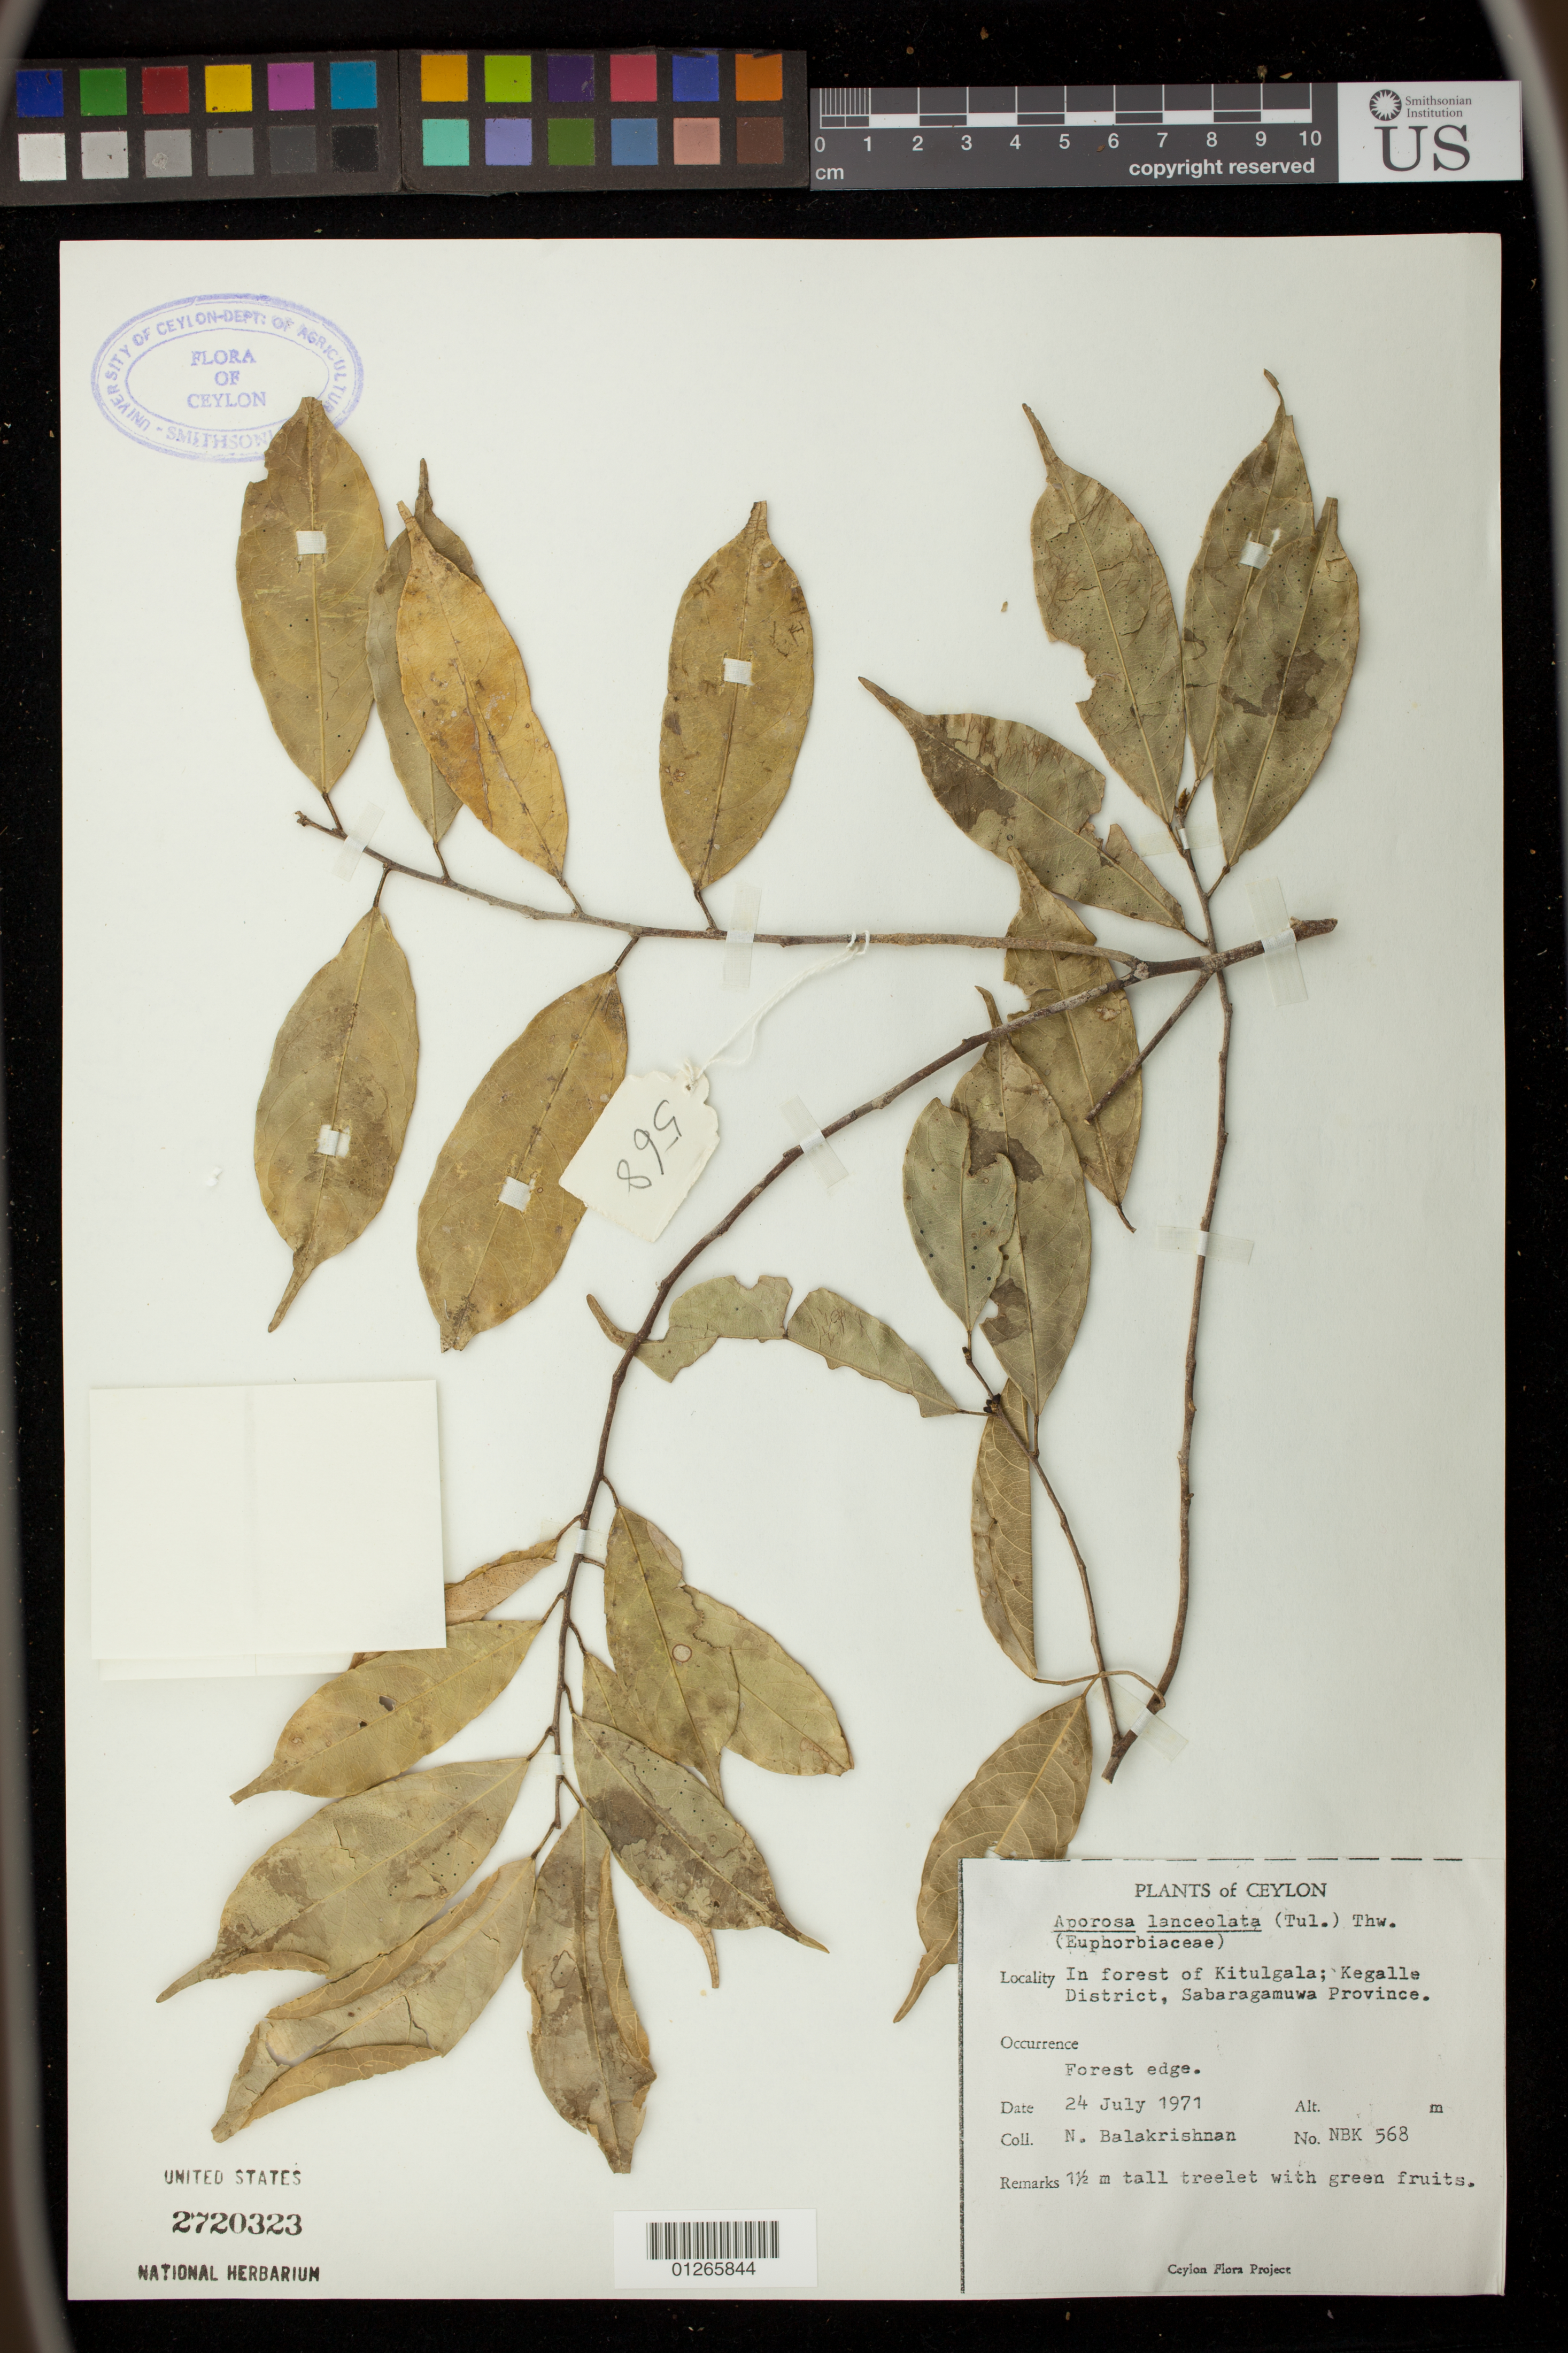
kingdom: Plantae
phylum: Tracheophyta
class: Magnoliopsida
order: Malpighiales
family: Phyllanthaceae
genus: Aporosa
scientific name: Aporosa lanceolata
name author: Müll. Arg.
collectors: N. Balakrishnan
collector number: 568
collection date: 1971-07-24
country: Sri Lanka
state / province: Sabaragamuwa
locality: Kitulgala; Kegalle District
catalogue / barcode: US 2720323